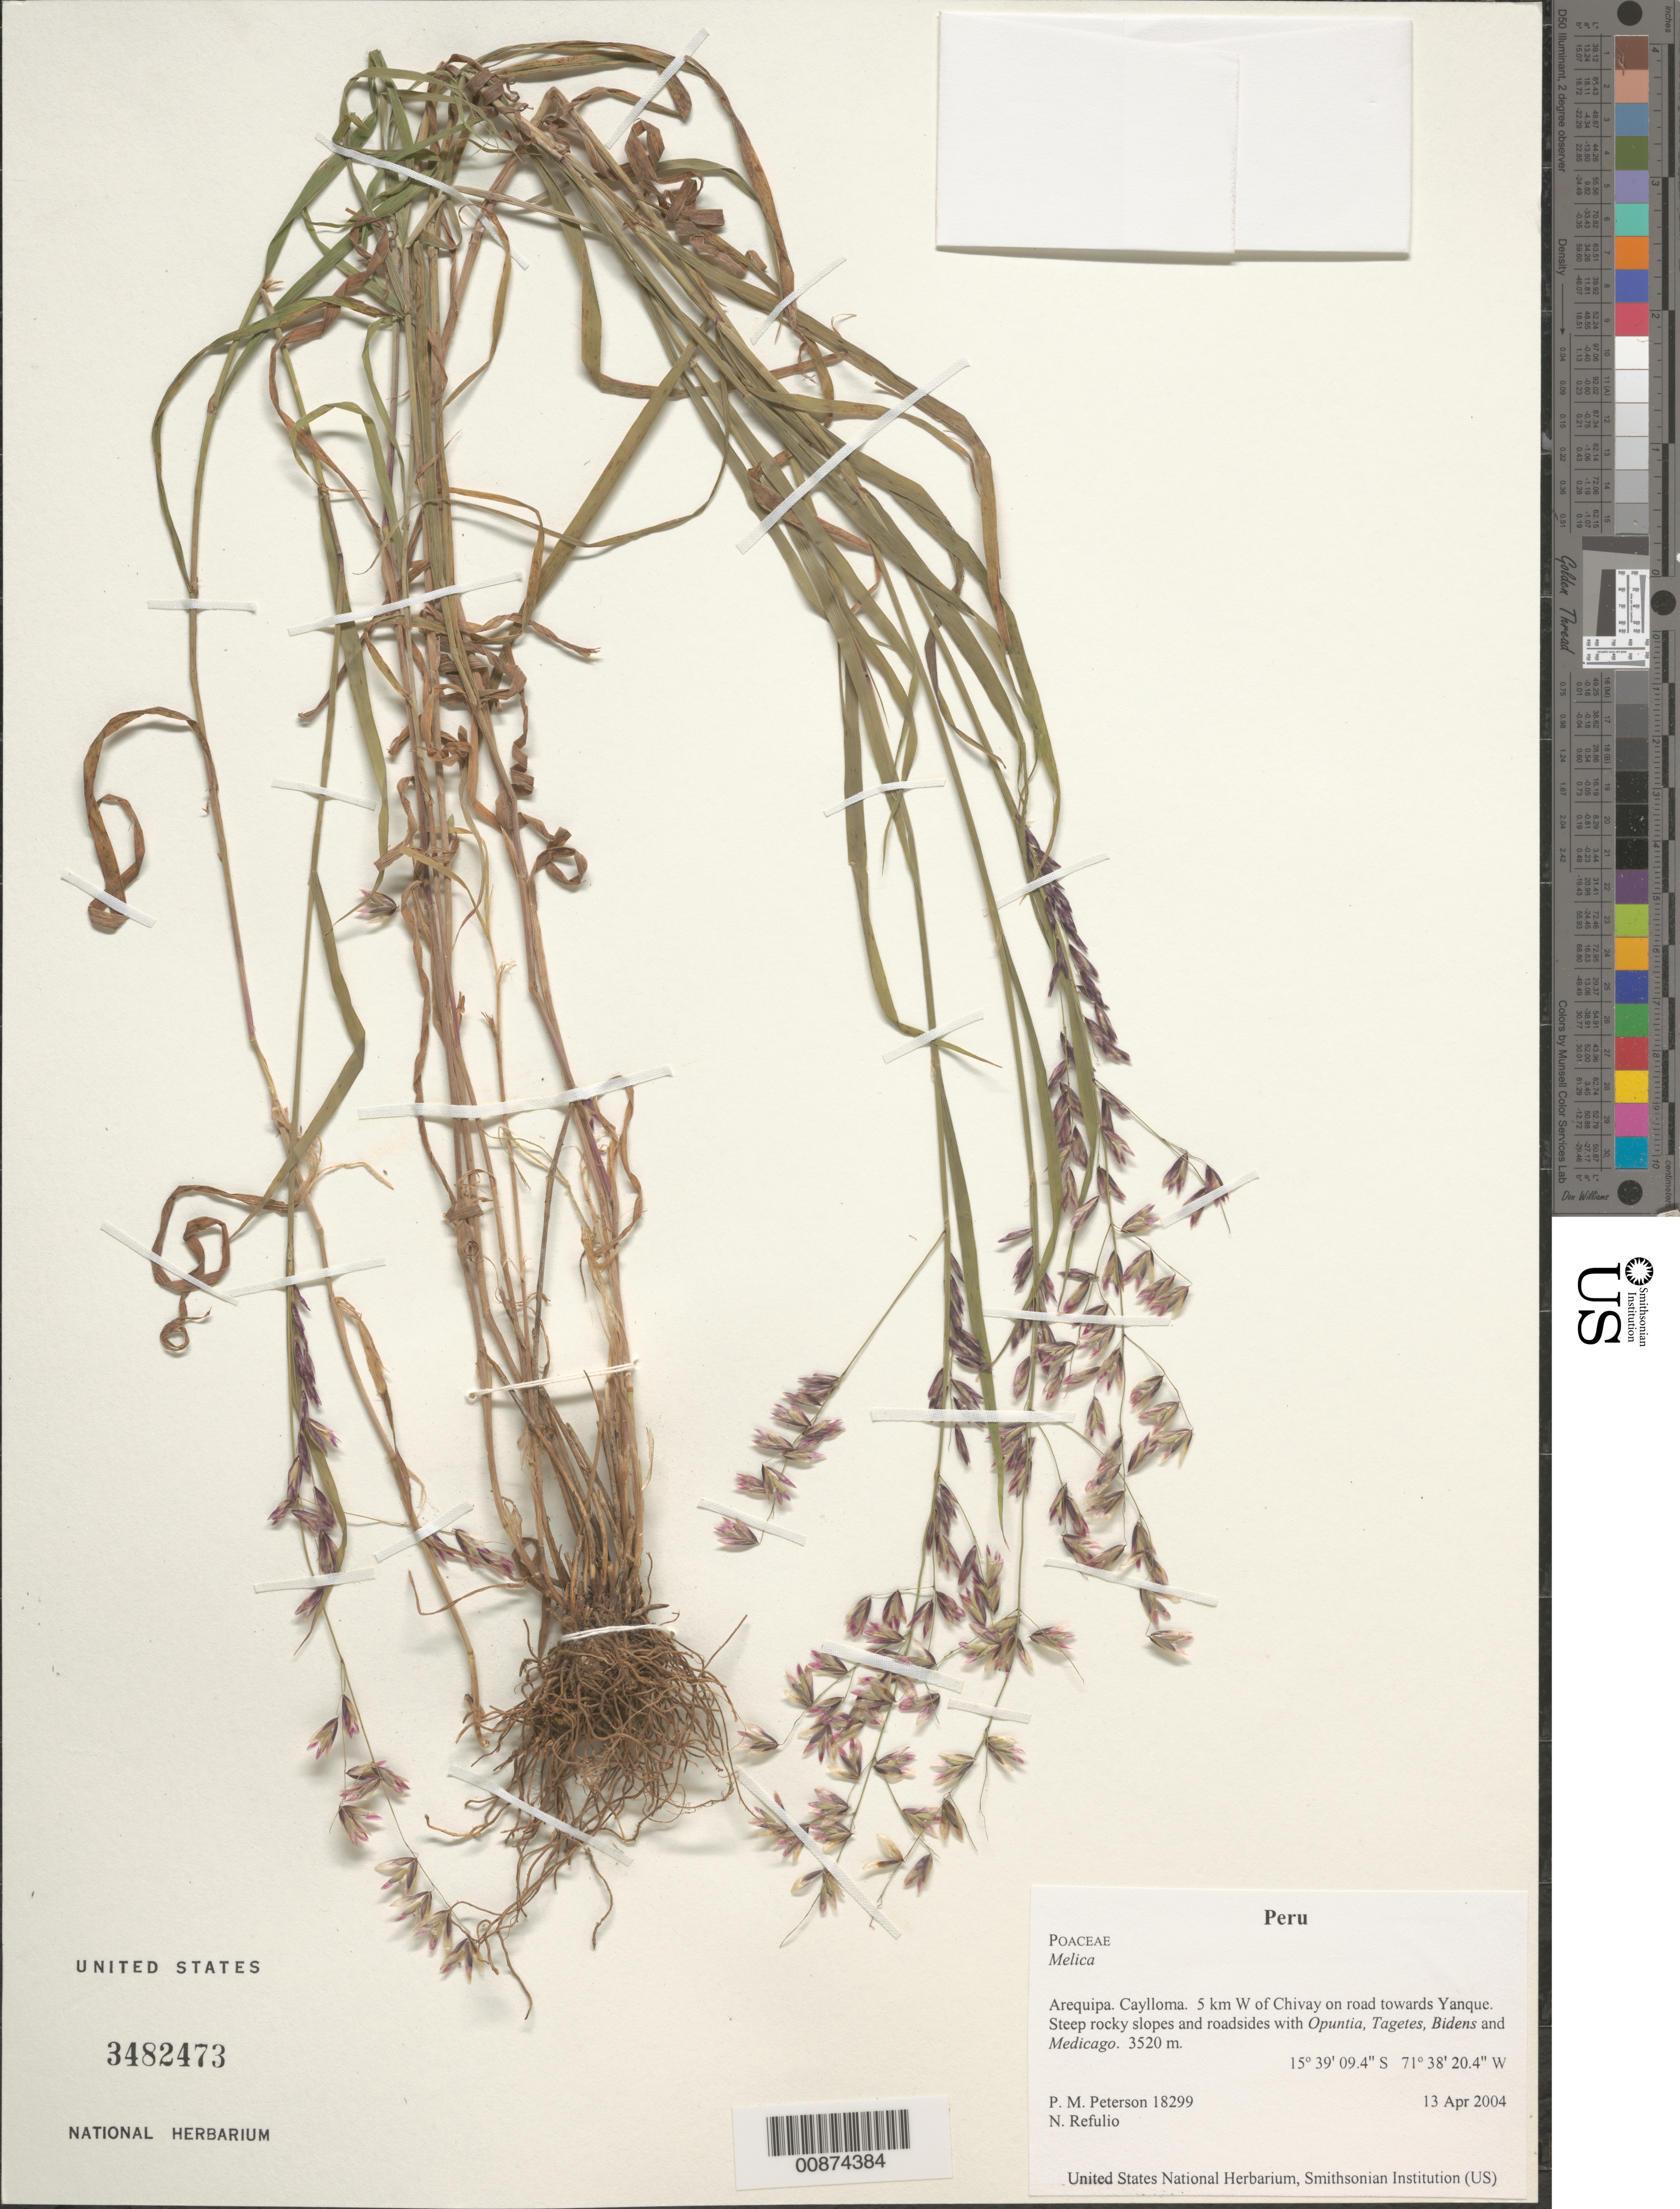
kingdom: Plantae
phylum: Tracheophyta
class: Liliopsida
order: Poales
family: Poaceae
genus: Melica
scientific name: Melica sp.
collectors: P. M. Peterson & N. Refulio-Rodríguez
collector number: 18299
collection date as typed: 13 Apr 2004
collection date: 2004-04-13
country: Peru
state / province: Arequipa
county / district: Caylloma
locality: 5 km W of Chivay on road towards Yanque. Steep rocky slopes and roadsides with Opuntia, Tagetes, Bidens and Medicago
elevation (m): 3520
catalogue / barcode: US 3482473